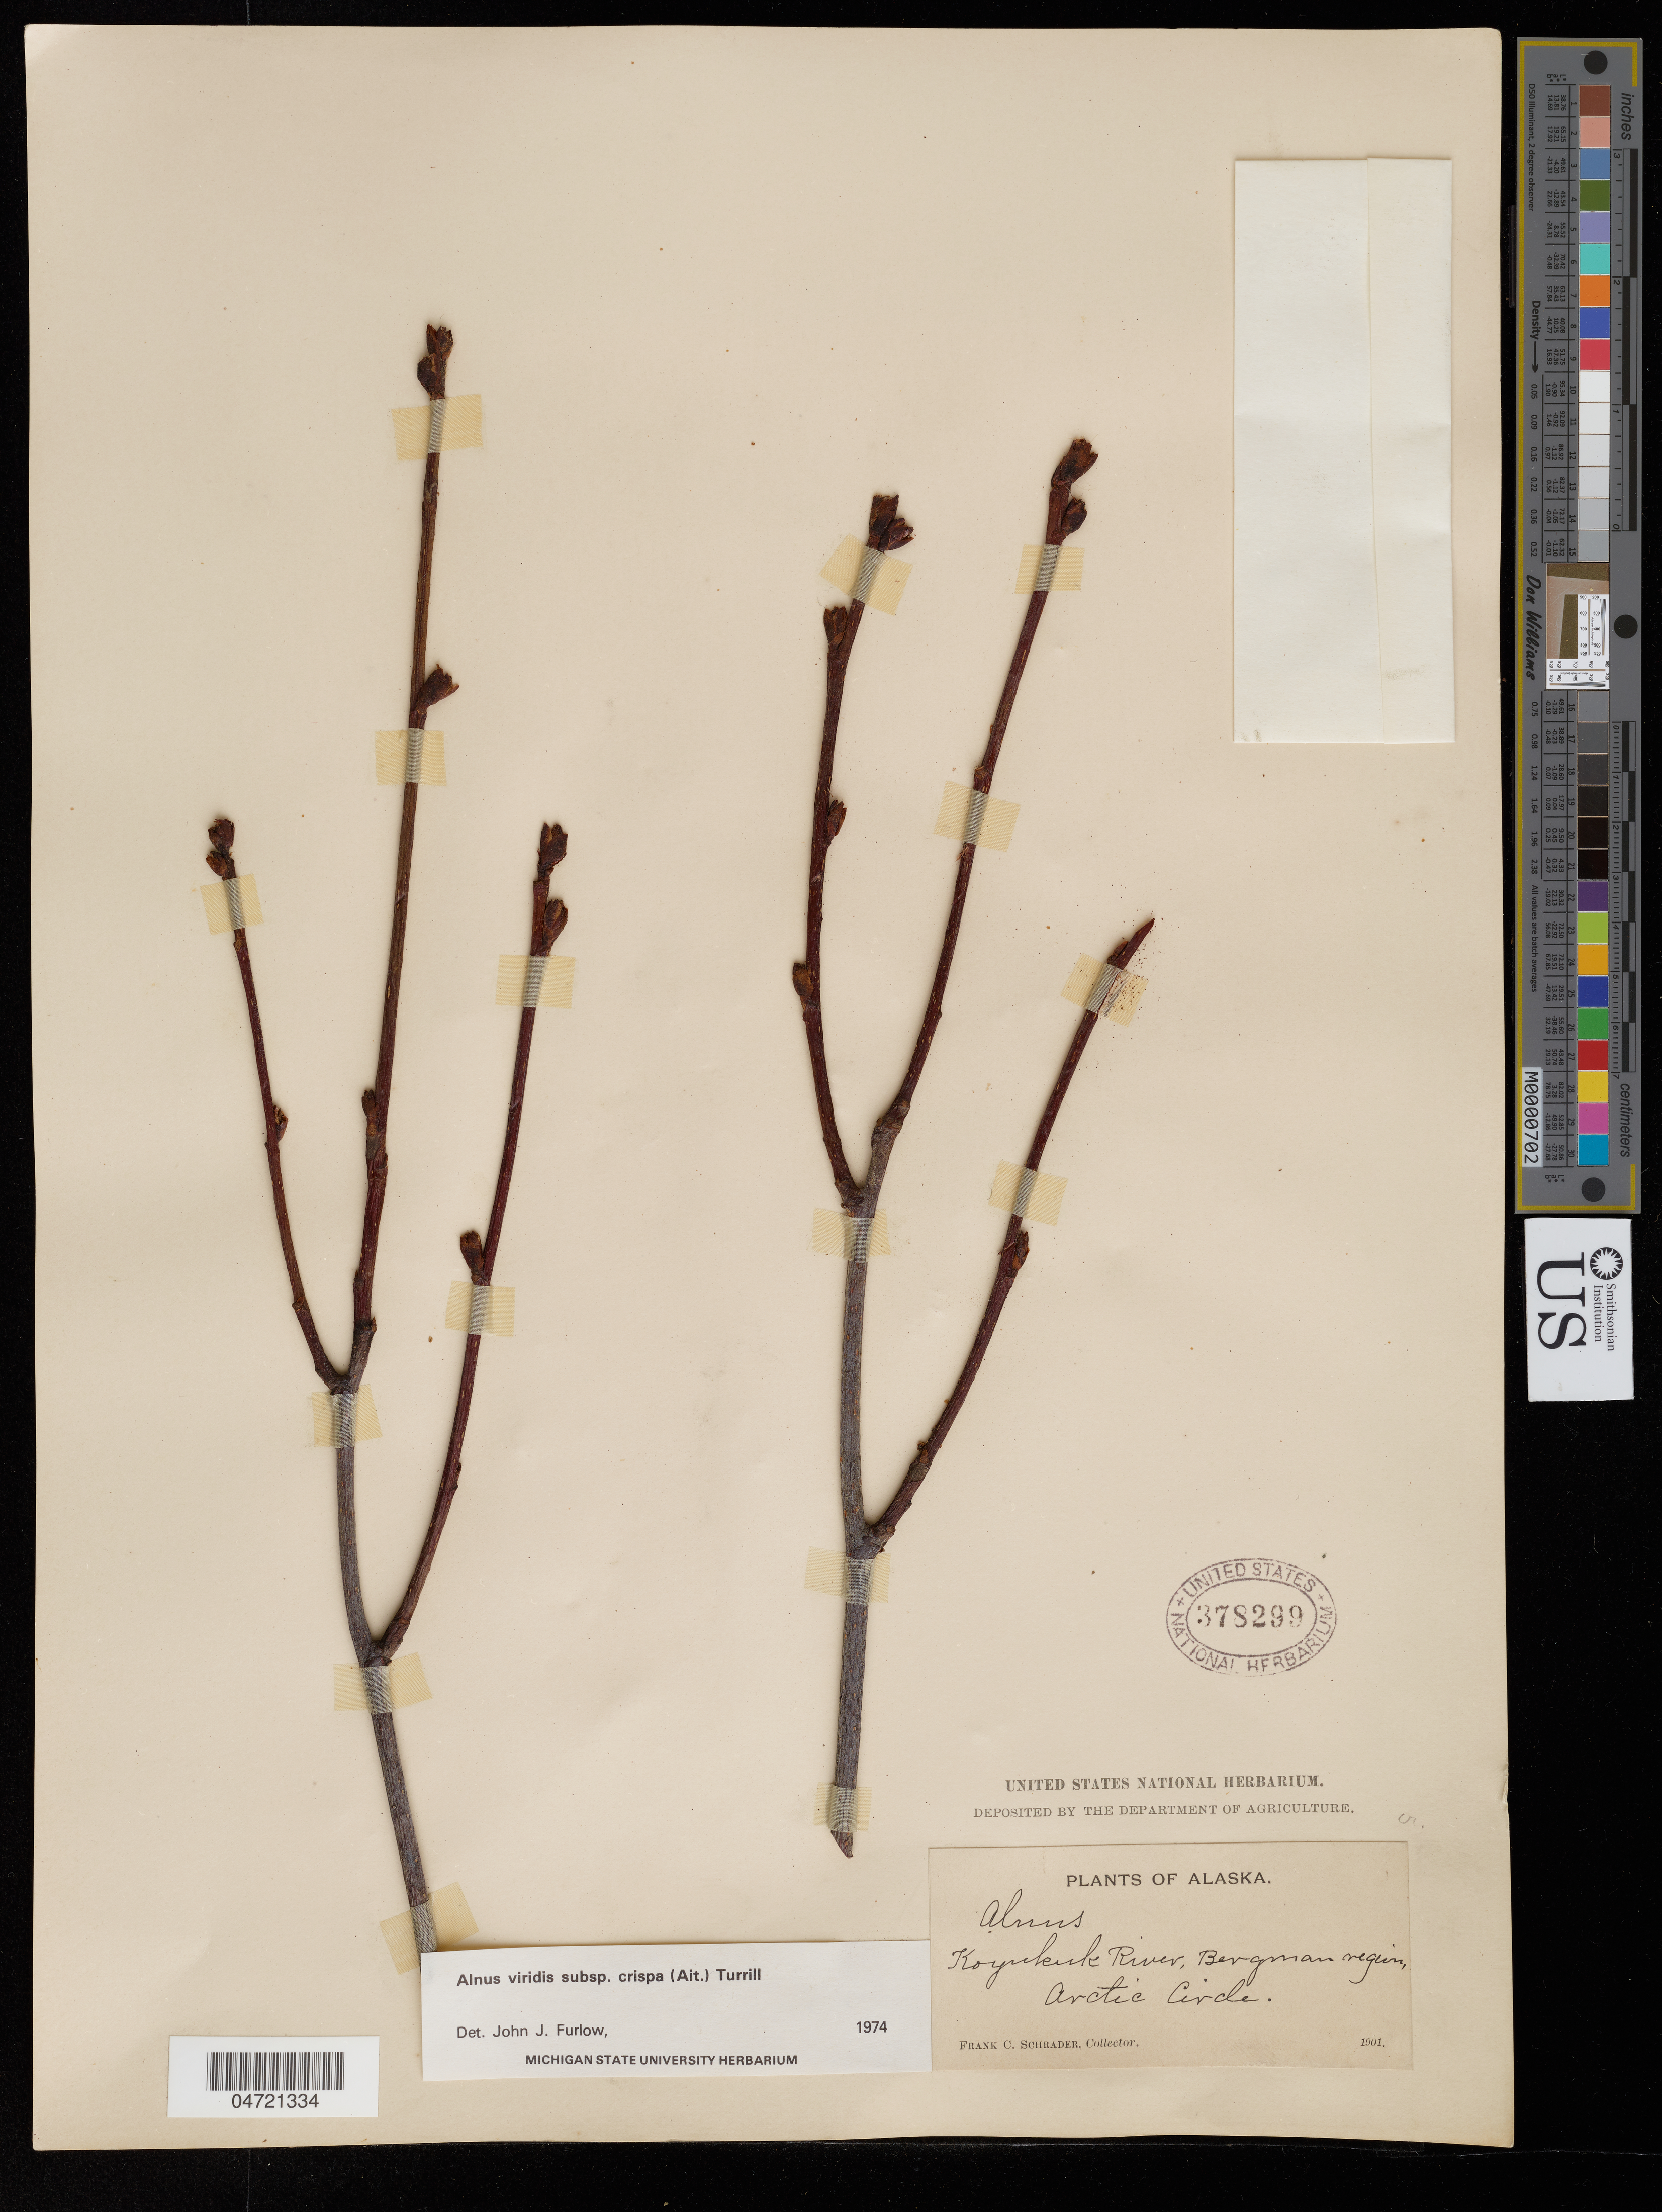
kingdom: Plantae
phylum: Tracheophyta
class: Magnoliopsida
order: Fagales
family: Betulaceae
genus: Alnus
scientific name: Alnus viridis subsp. crispa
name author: (Aiton) Turrill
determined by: Furlow, J. J.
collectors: F. C. Schrader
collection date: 1901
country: United States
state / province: Alaska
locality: Koyukuk River, Bergman region, Arctic Circle.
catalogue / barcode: US 378299